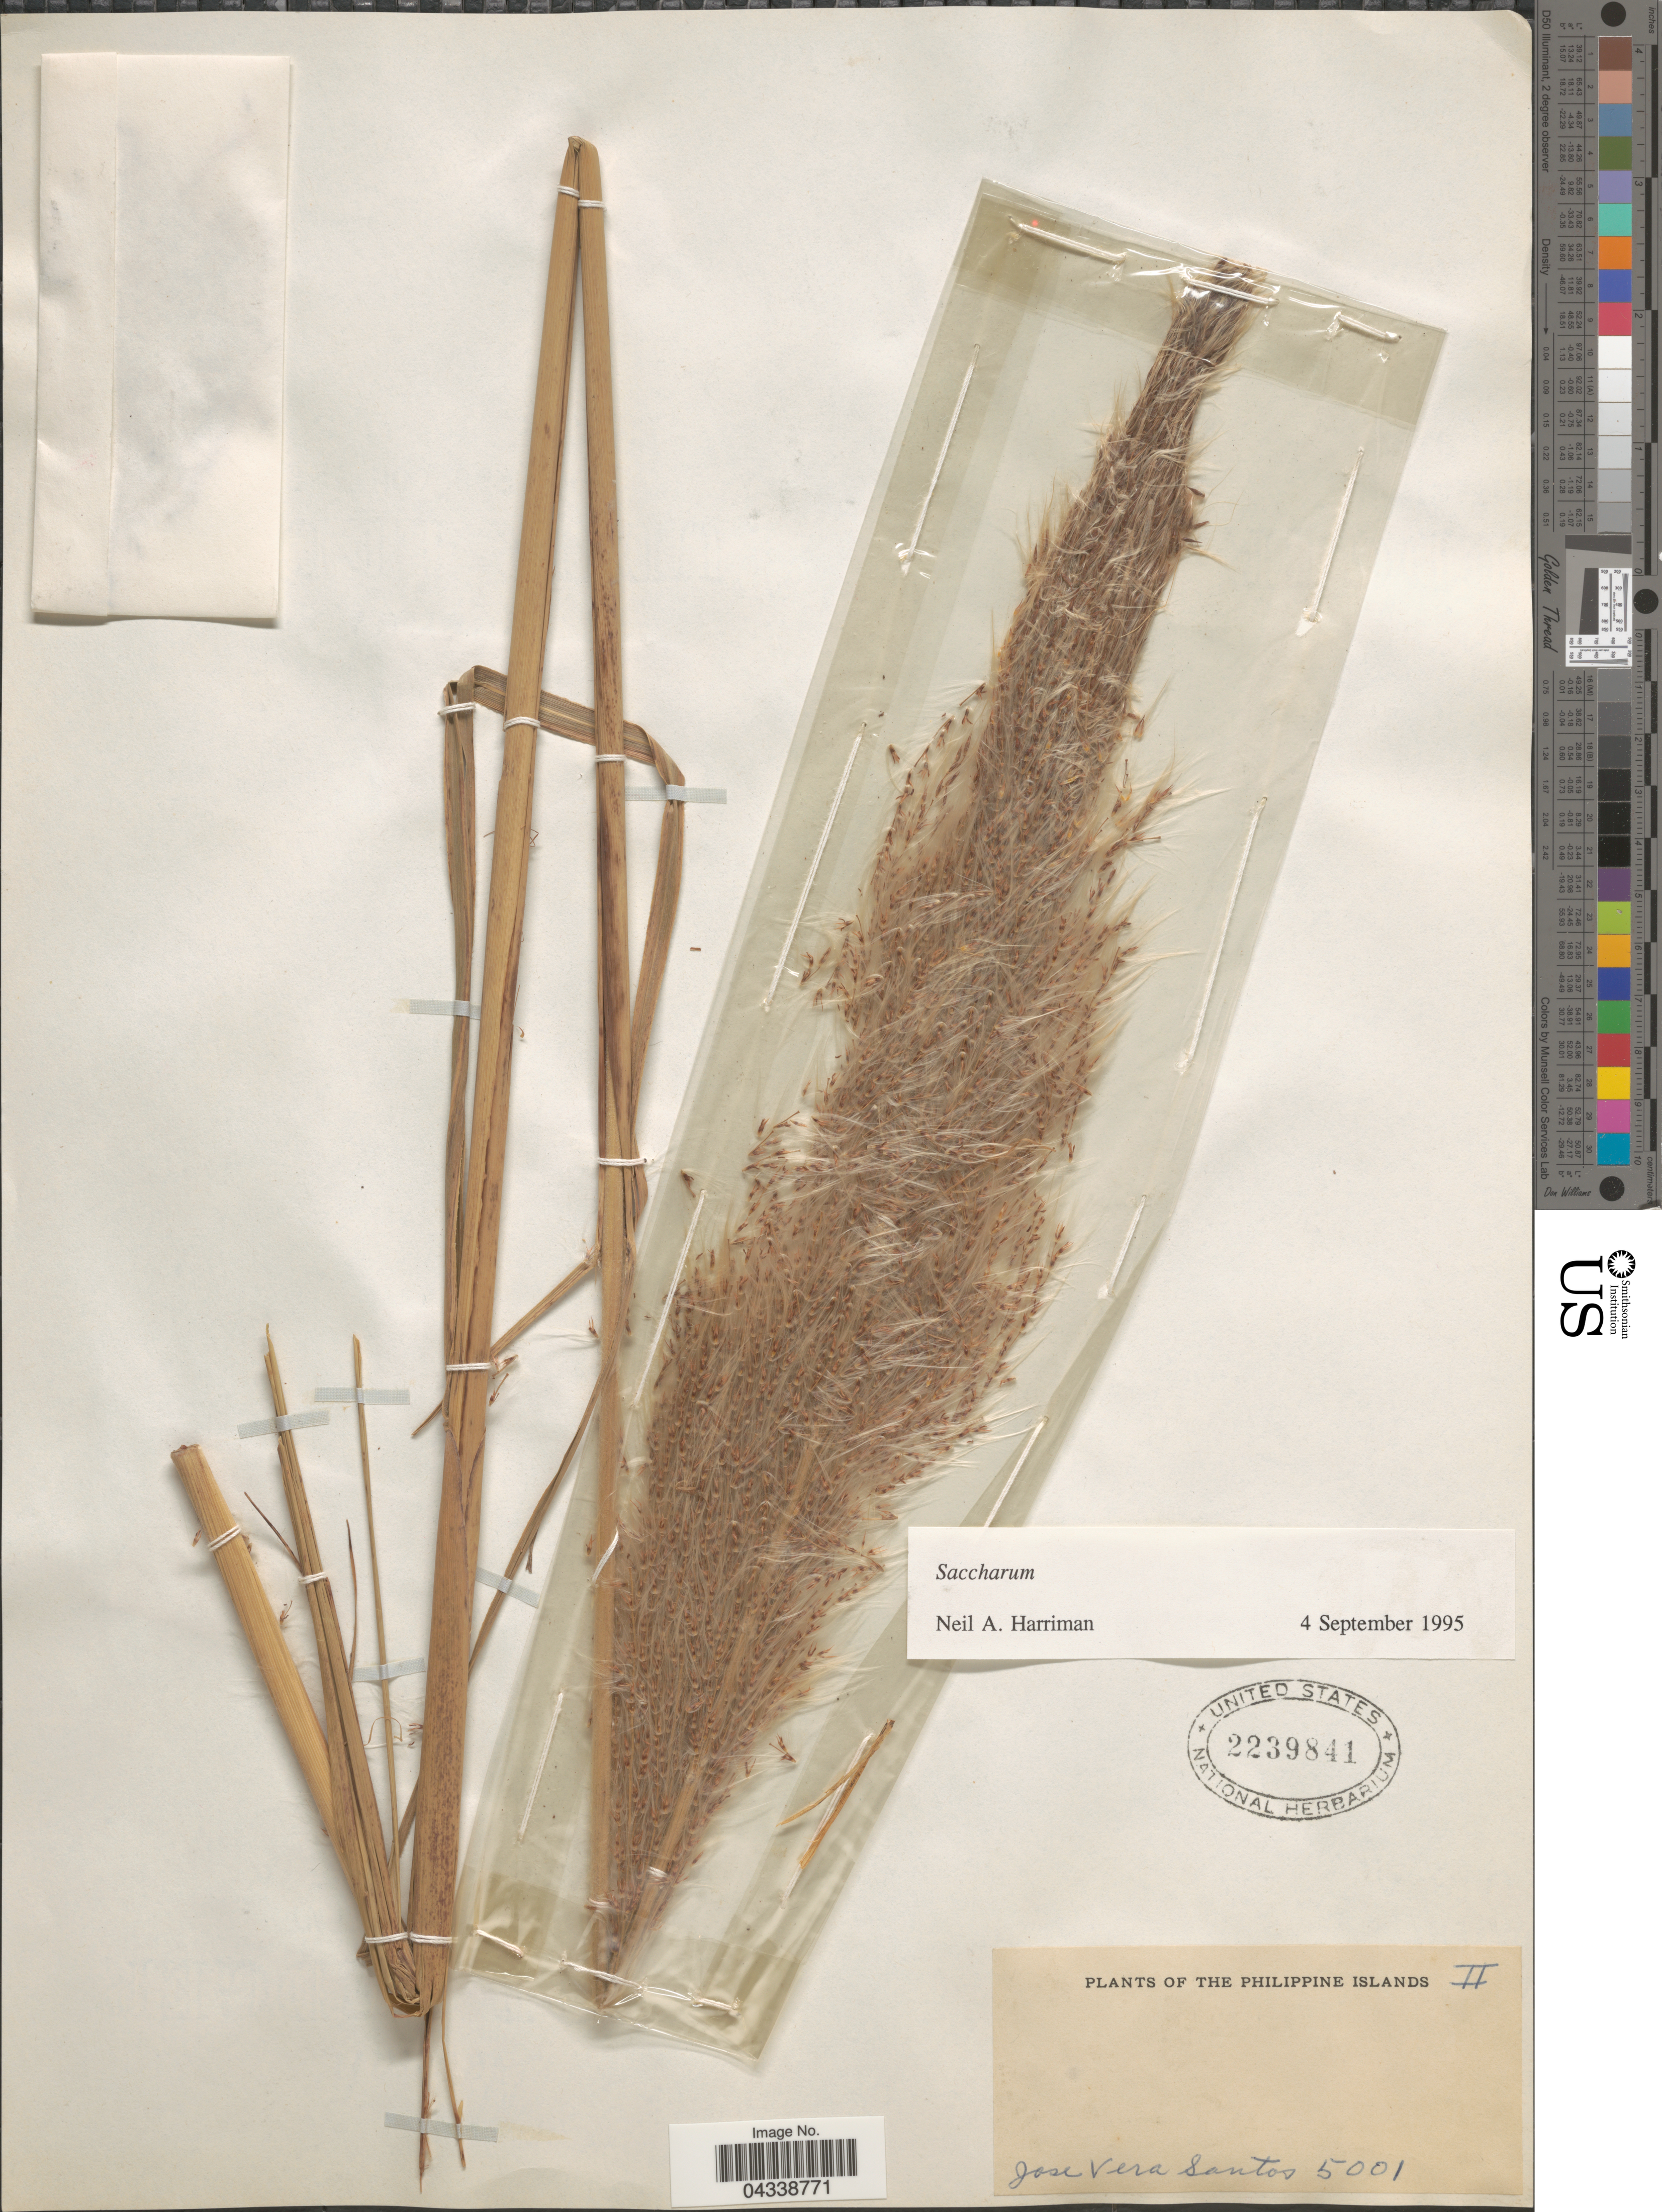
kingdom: Plantae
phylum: Tracheophyta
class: Liliopsida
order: Poales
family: Poaceae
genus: Saccharum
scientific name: Saccharum sp.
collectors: J. V. Santos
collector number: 5001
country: Philippines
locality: The Philippine Islands.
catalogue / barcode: US 2239841